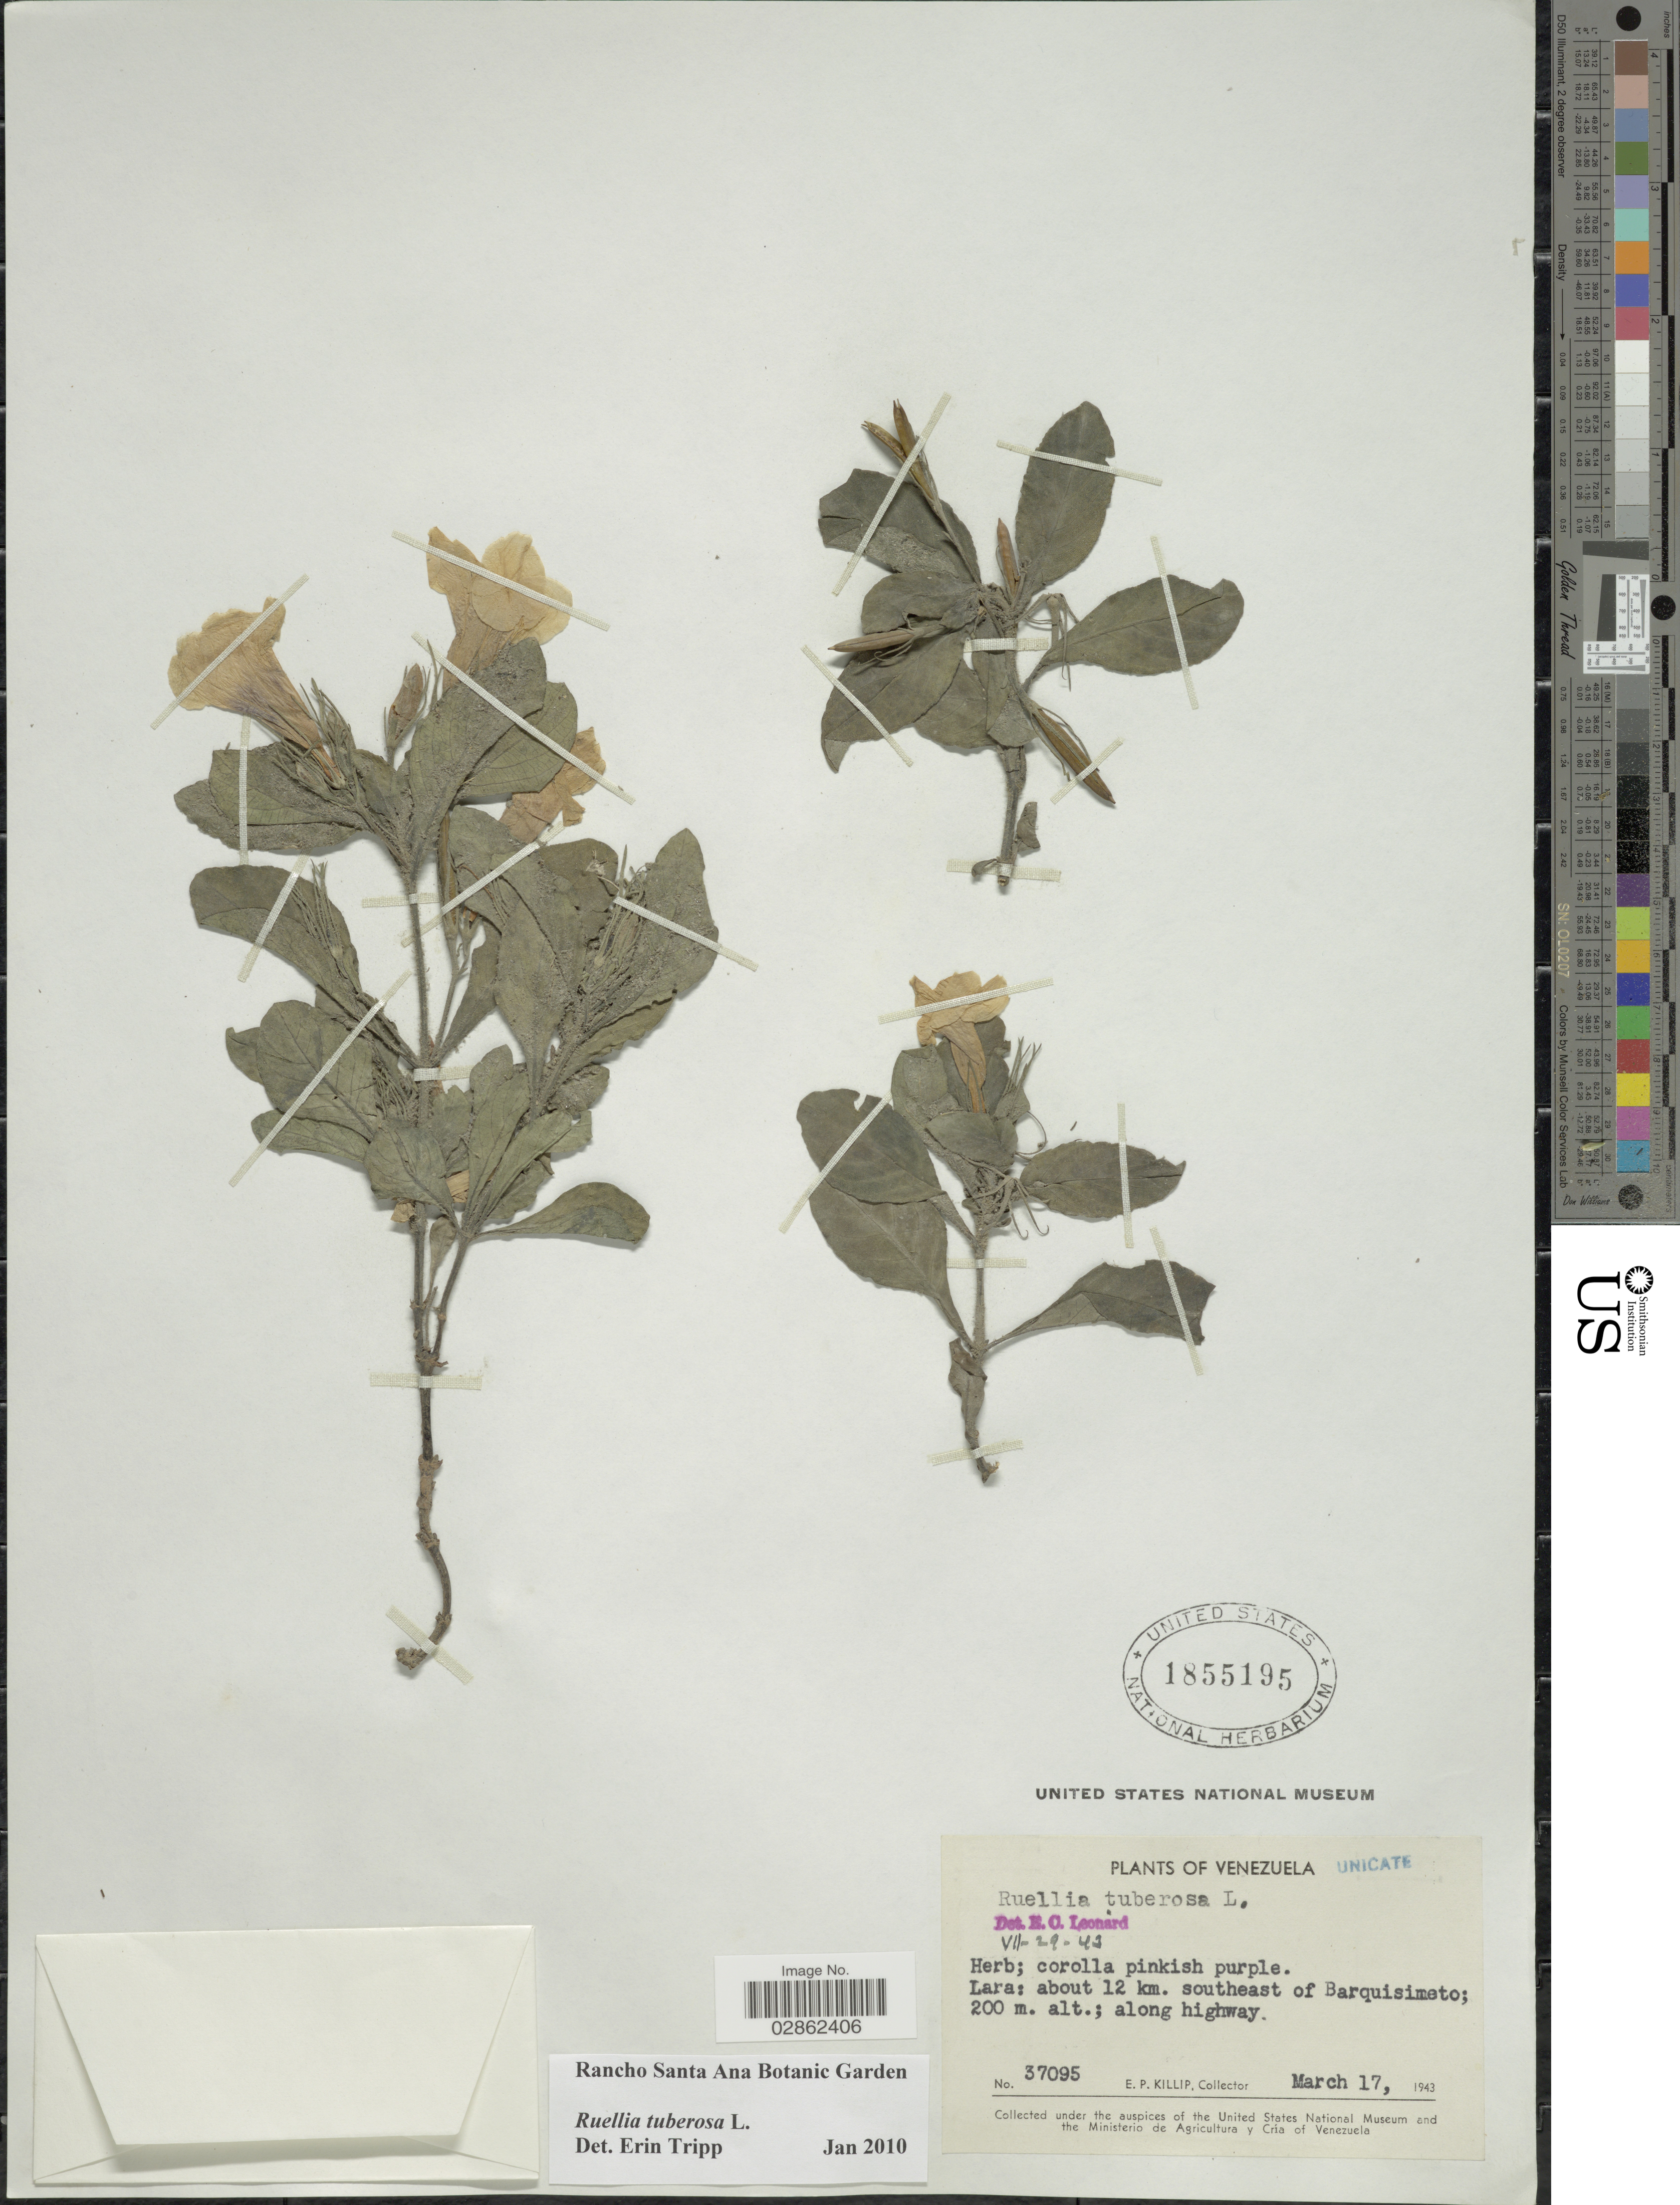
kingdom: Plantae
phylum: Tracheophyta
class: Magnoliopsida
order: Lamiales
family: Acanthaceae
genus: Ruellia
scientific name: Ruellia tuberosa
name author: L.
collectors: E. P. Killip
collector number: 37095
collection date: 1943-03-17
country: Venezuela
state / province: Lara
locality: About 12 km. southeast of Barquisimeto, along highway.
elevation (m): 200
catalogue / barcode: US 1855195